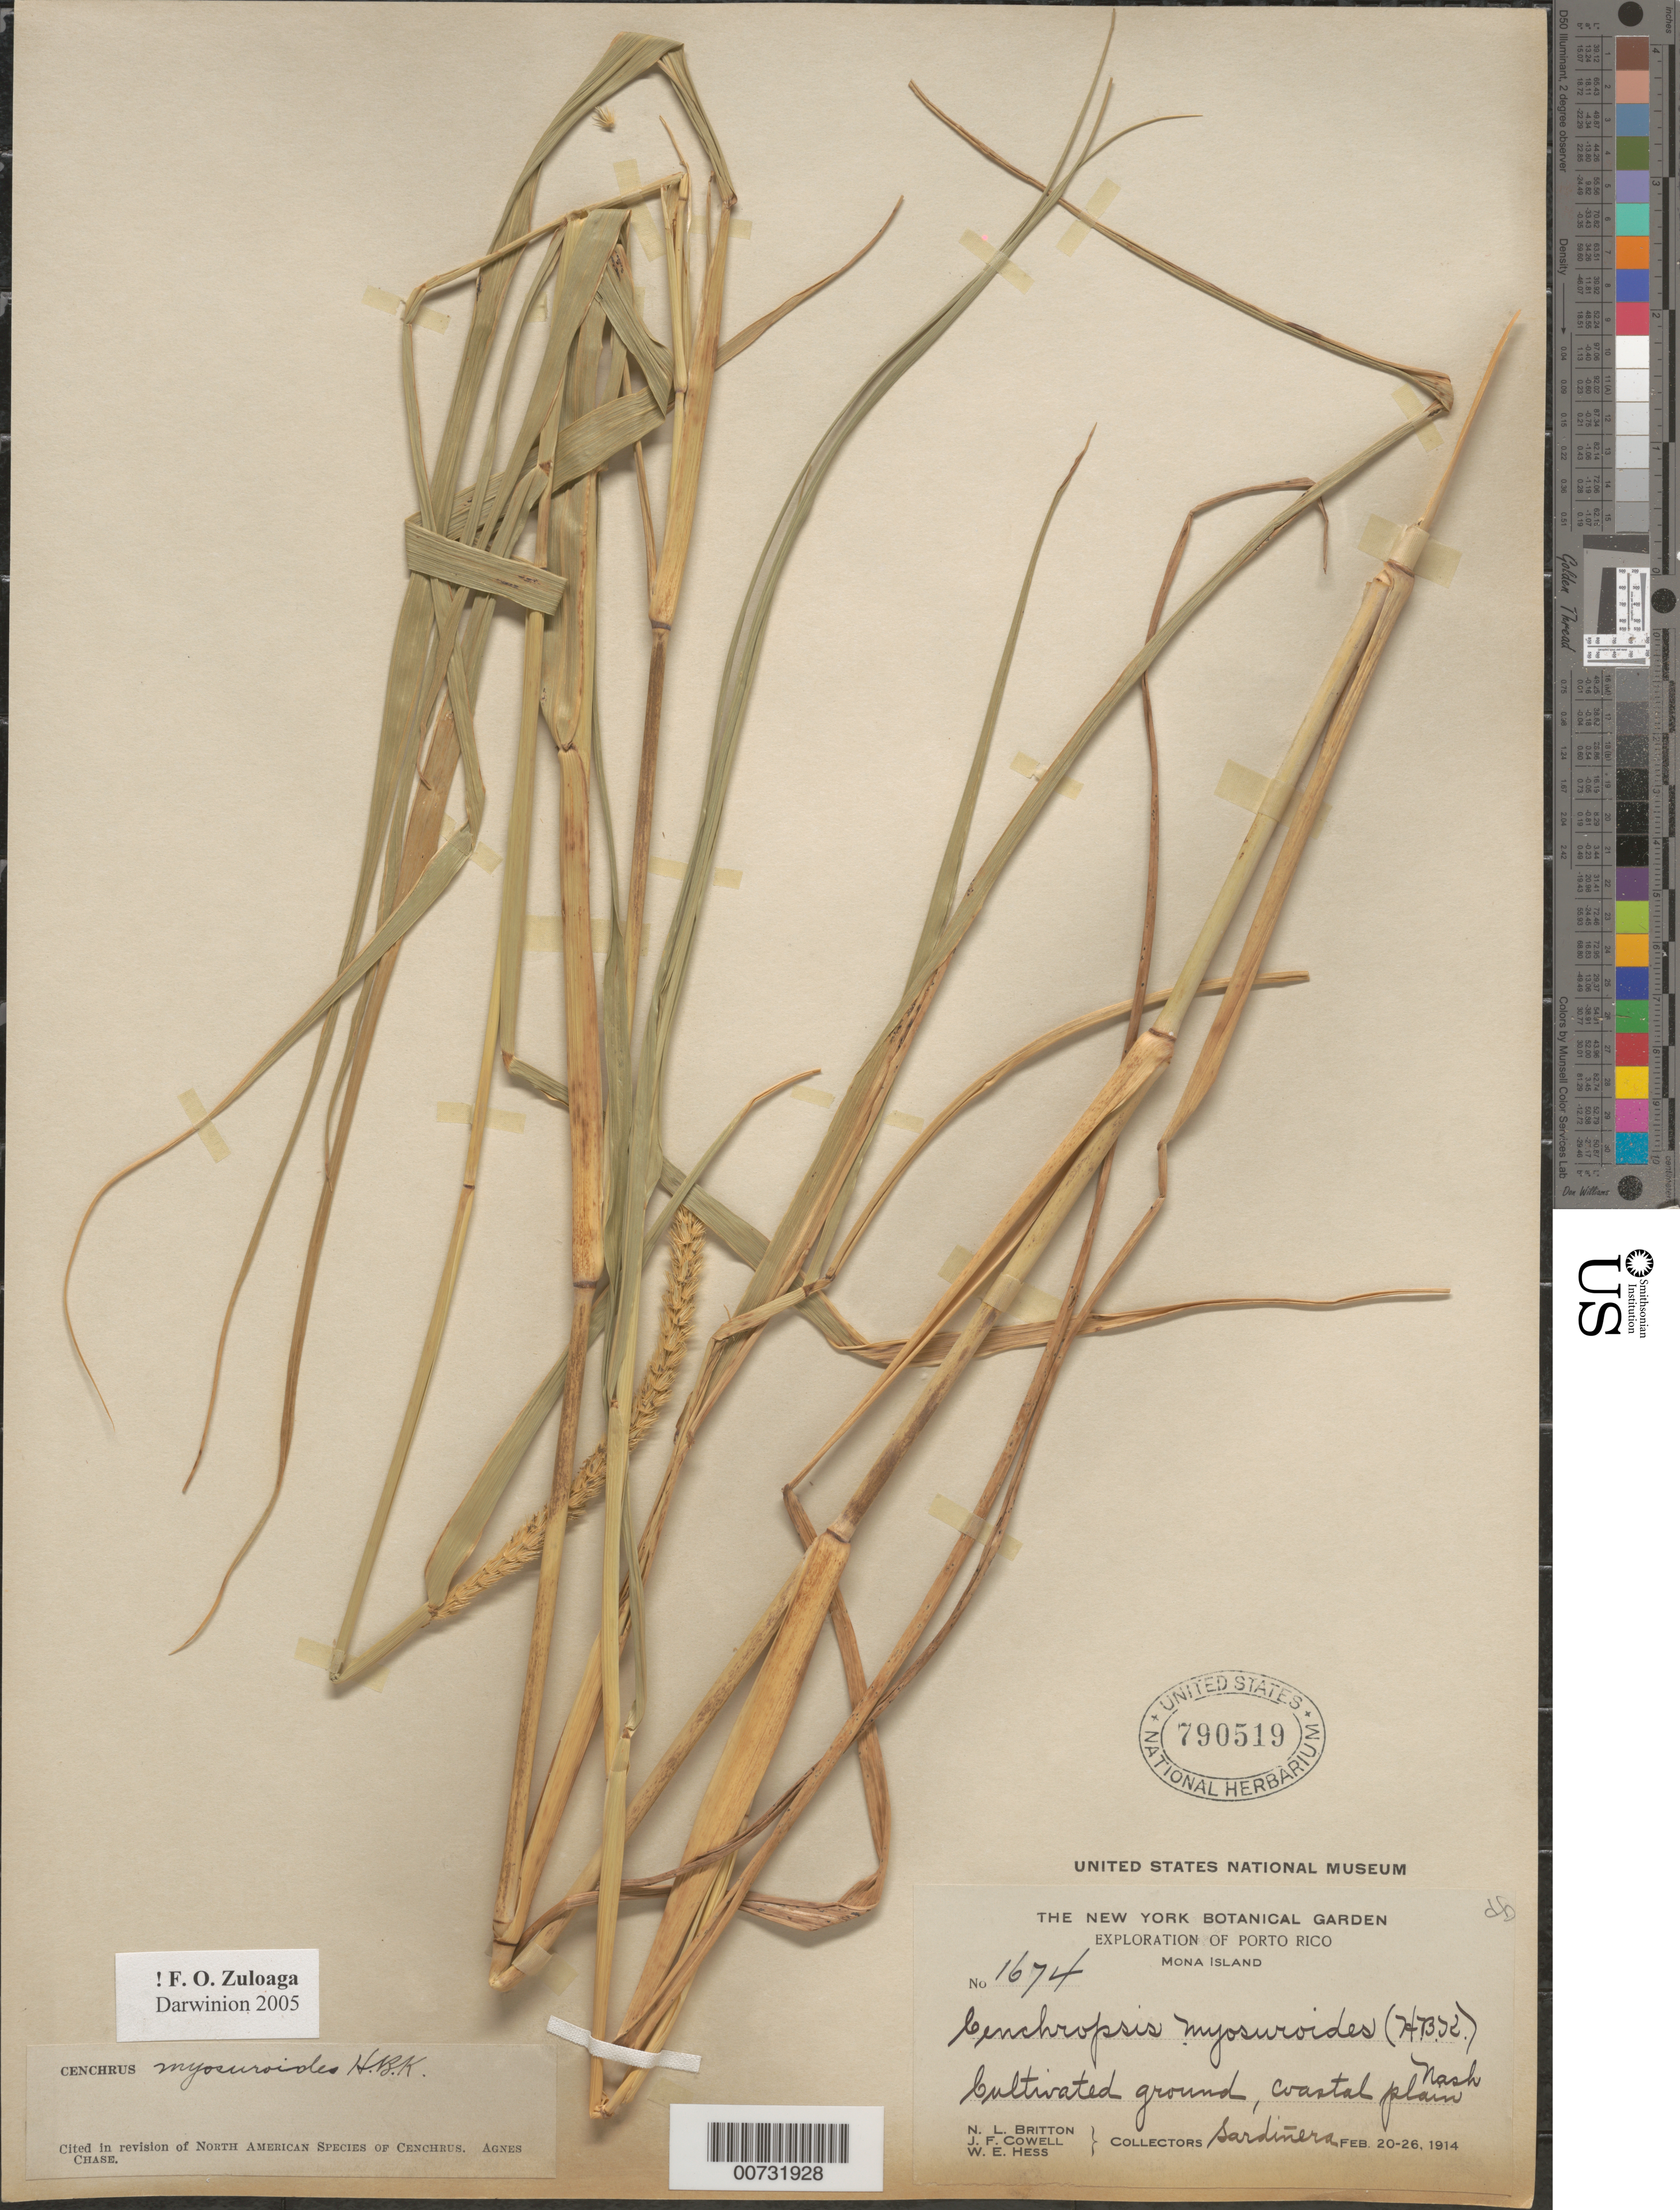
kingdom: Plantae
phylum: Tracheophyta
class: Liliopsida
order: Poales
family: Poaceae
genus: Cenchrus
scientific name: Cenchrus myosuroides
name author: Kunth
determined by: Chase, [M.] Agnes, (US)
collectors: N. Britton, J. F. Cowell & W. Hess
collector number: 1674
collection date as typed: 20 Feb 1914 to 26 Feb 1914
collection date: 1914-02-20/1914-02-26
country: Puerto Rico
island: Mona I.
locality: Sardinera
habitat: Cultivated ground, coastal plain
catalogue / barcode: US 790519